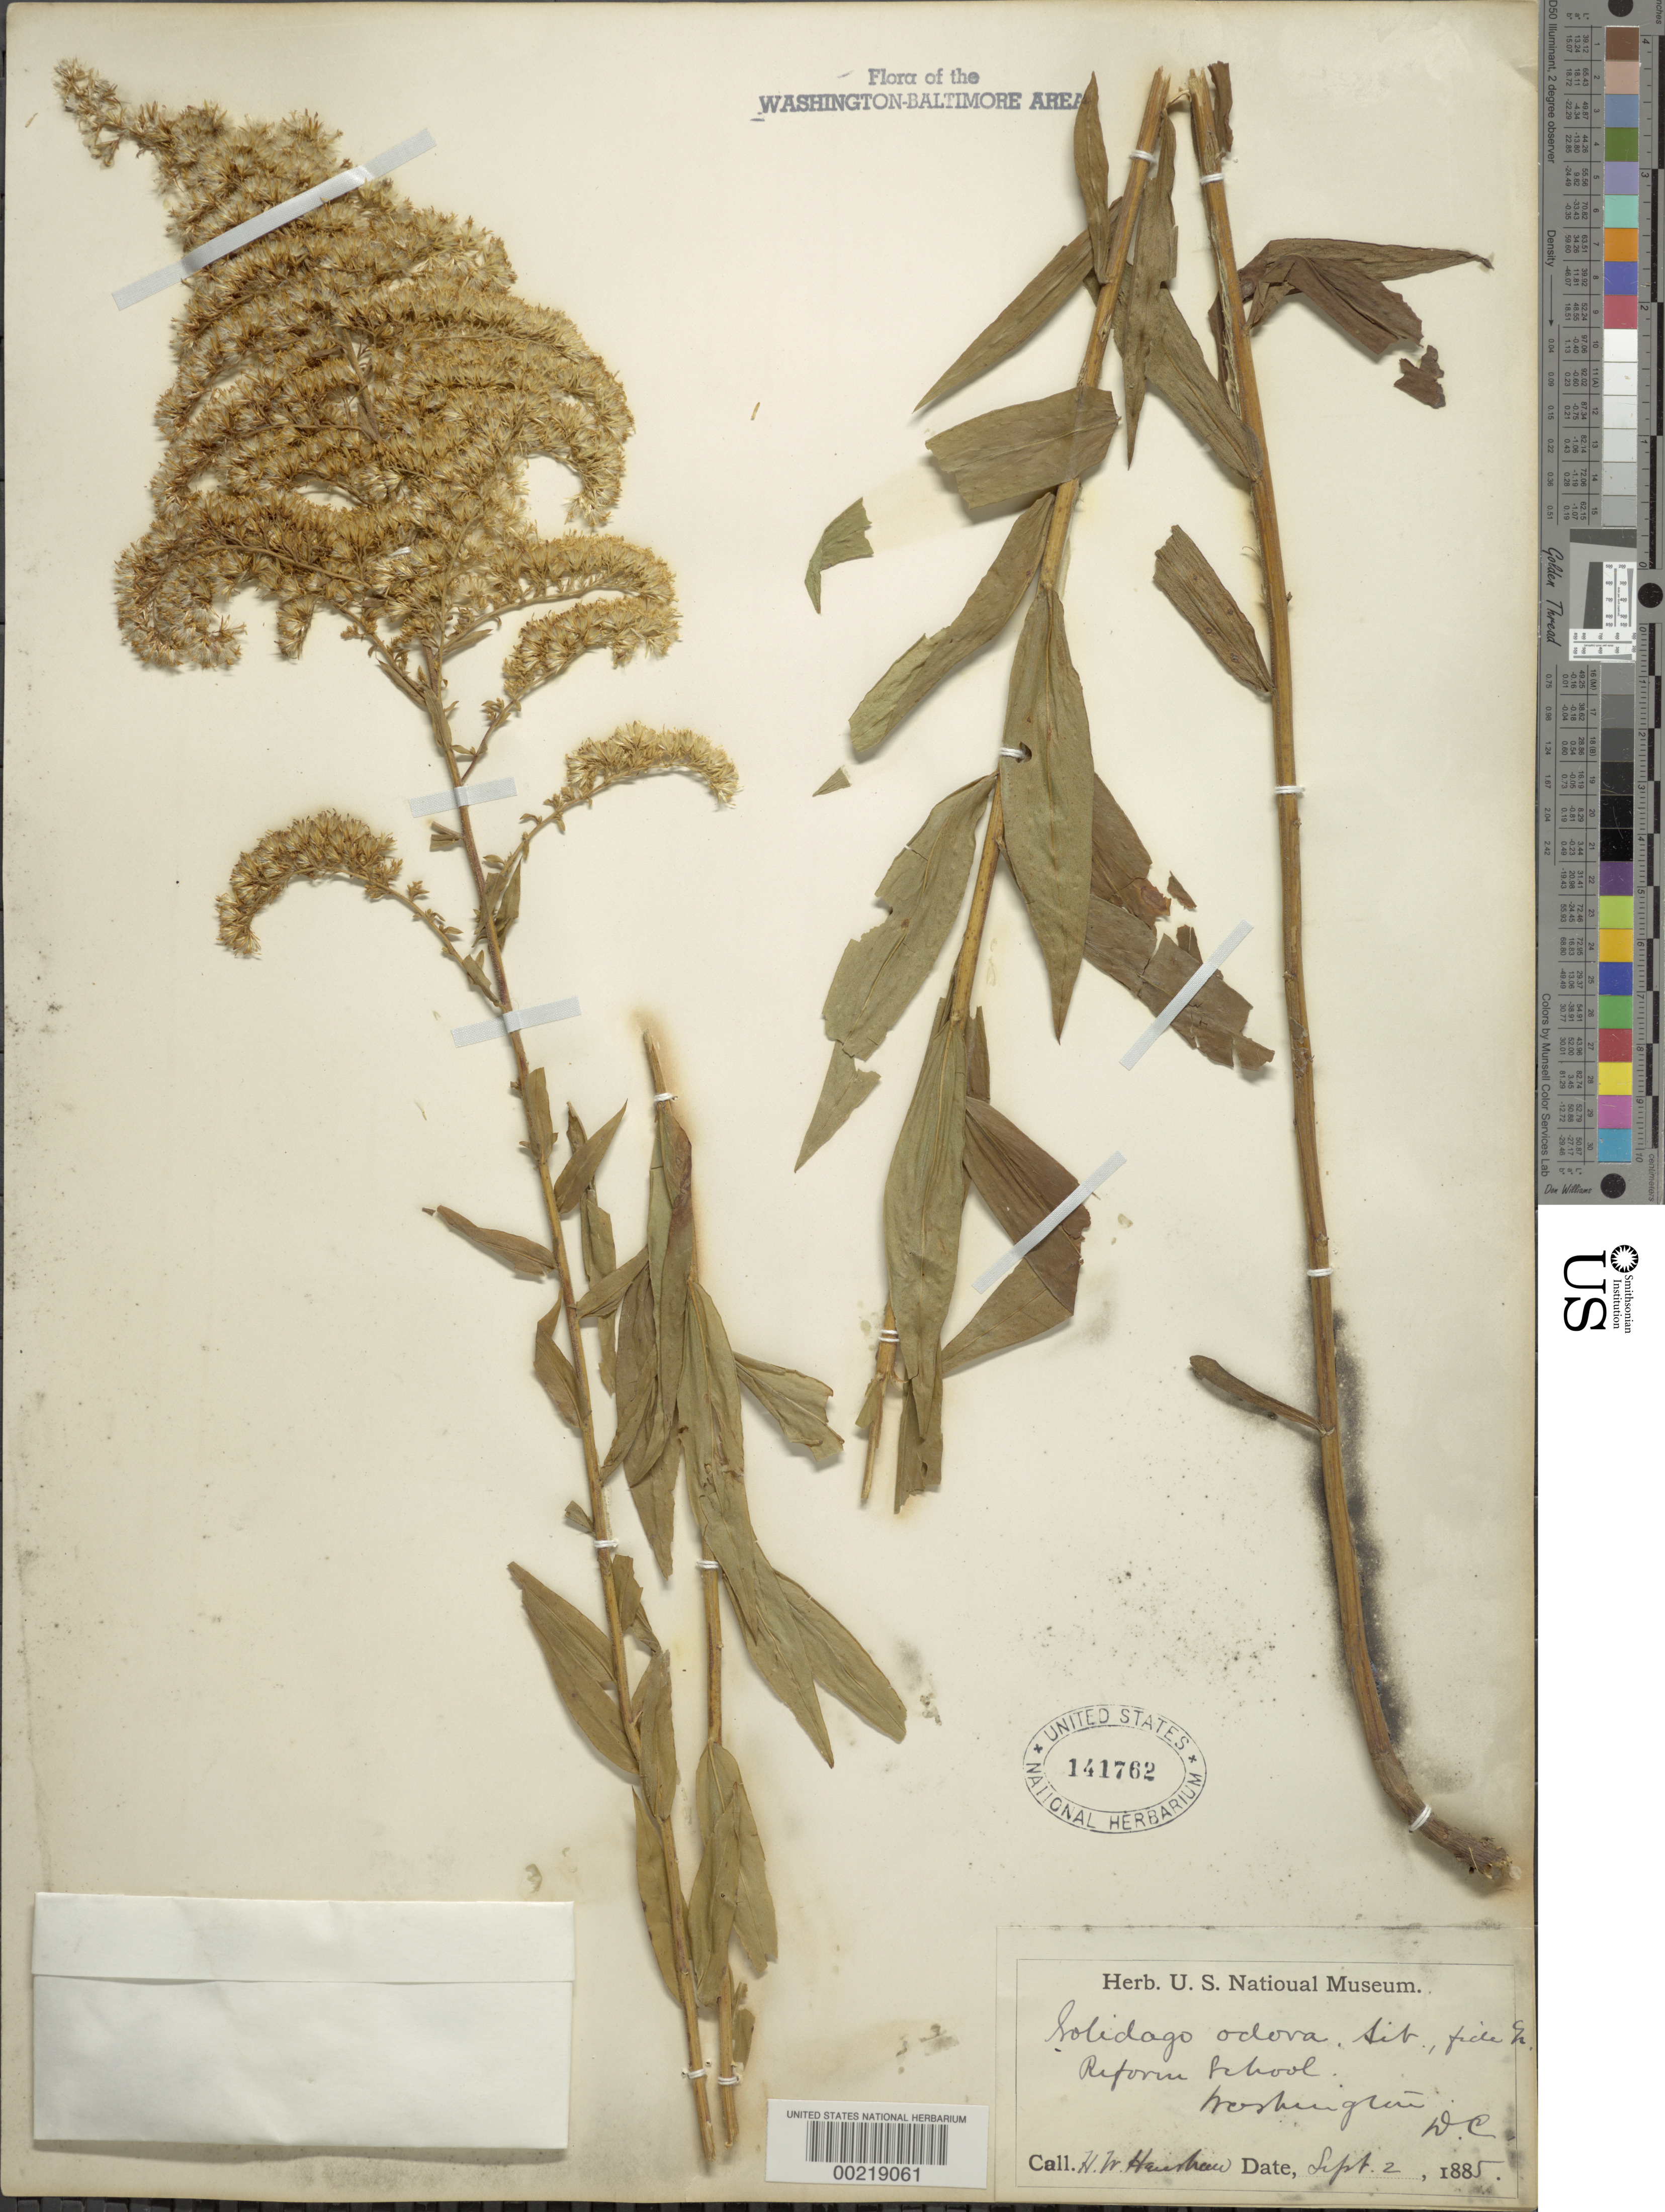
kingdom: Plantae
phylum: Tracheophyta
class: Magnoliopsida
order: Asterales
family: Asteraceae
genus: Solidago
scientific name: Solidago odora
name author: Aiton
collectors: H. Henshaw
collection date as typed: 02 Sep 1885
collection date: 1885-09-02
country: United States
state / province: District of Columbia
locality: Reform School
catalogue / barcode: US 141762